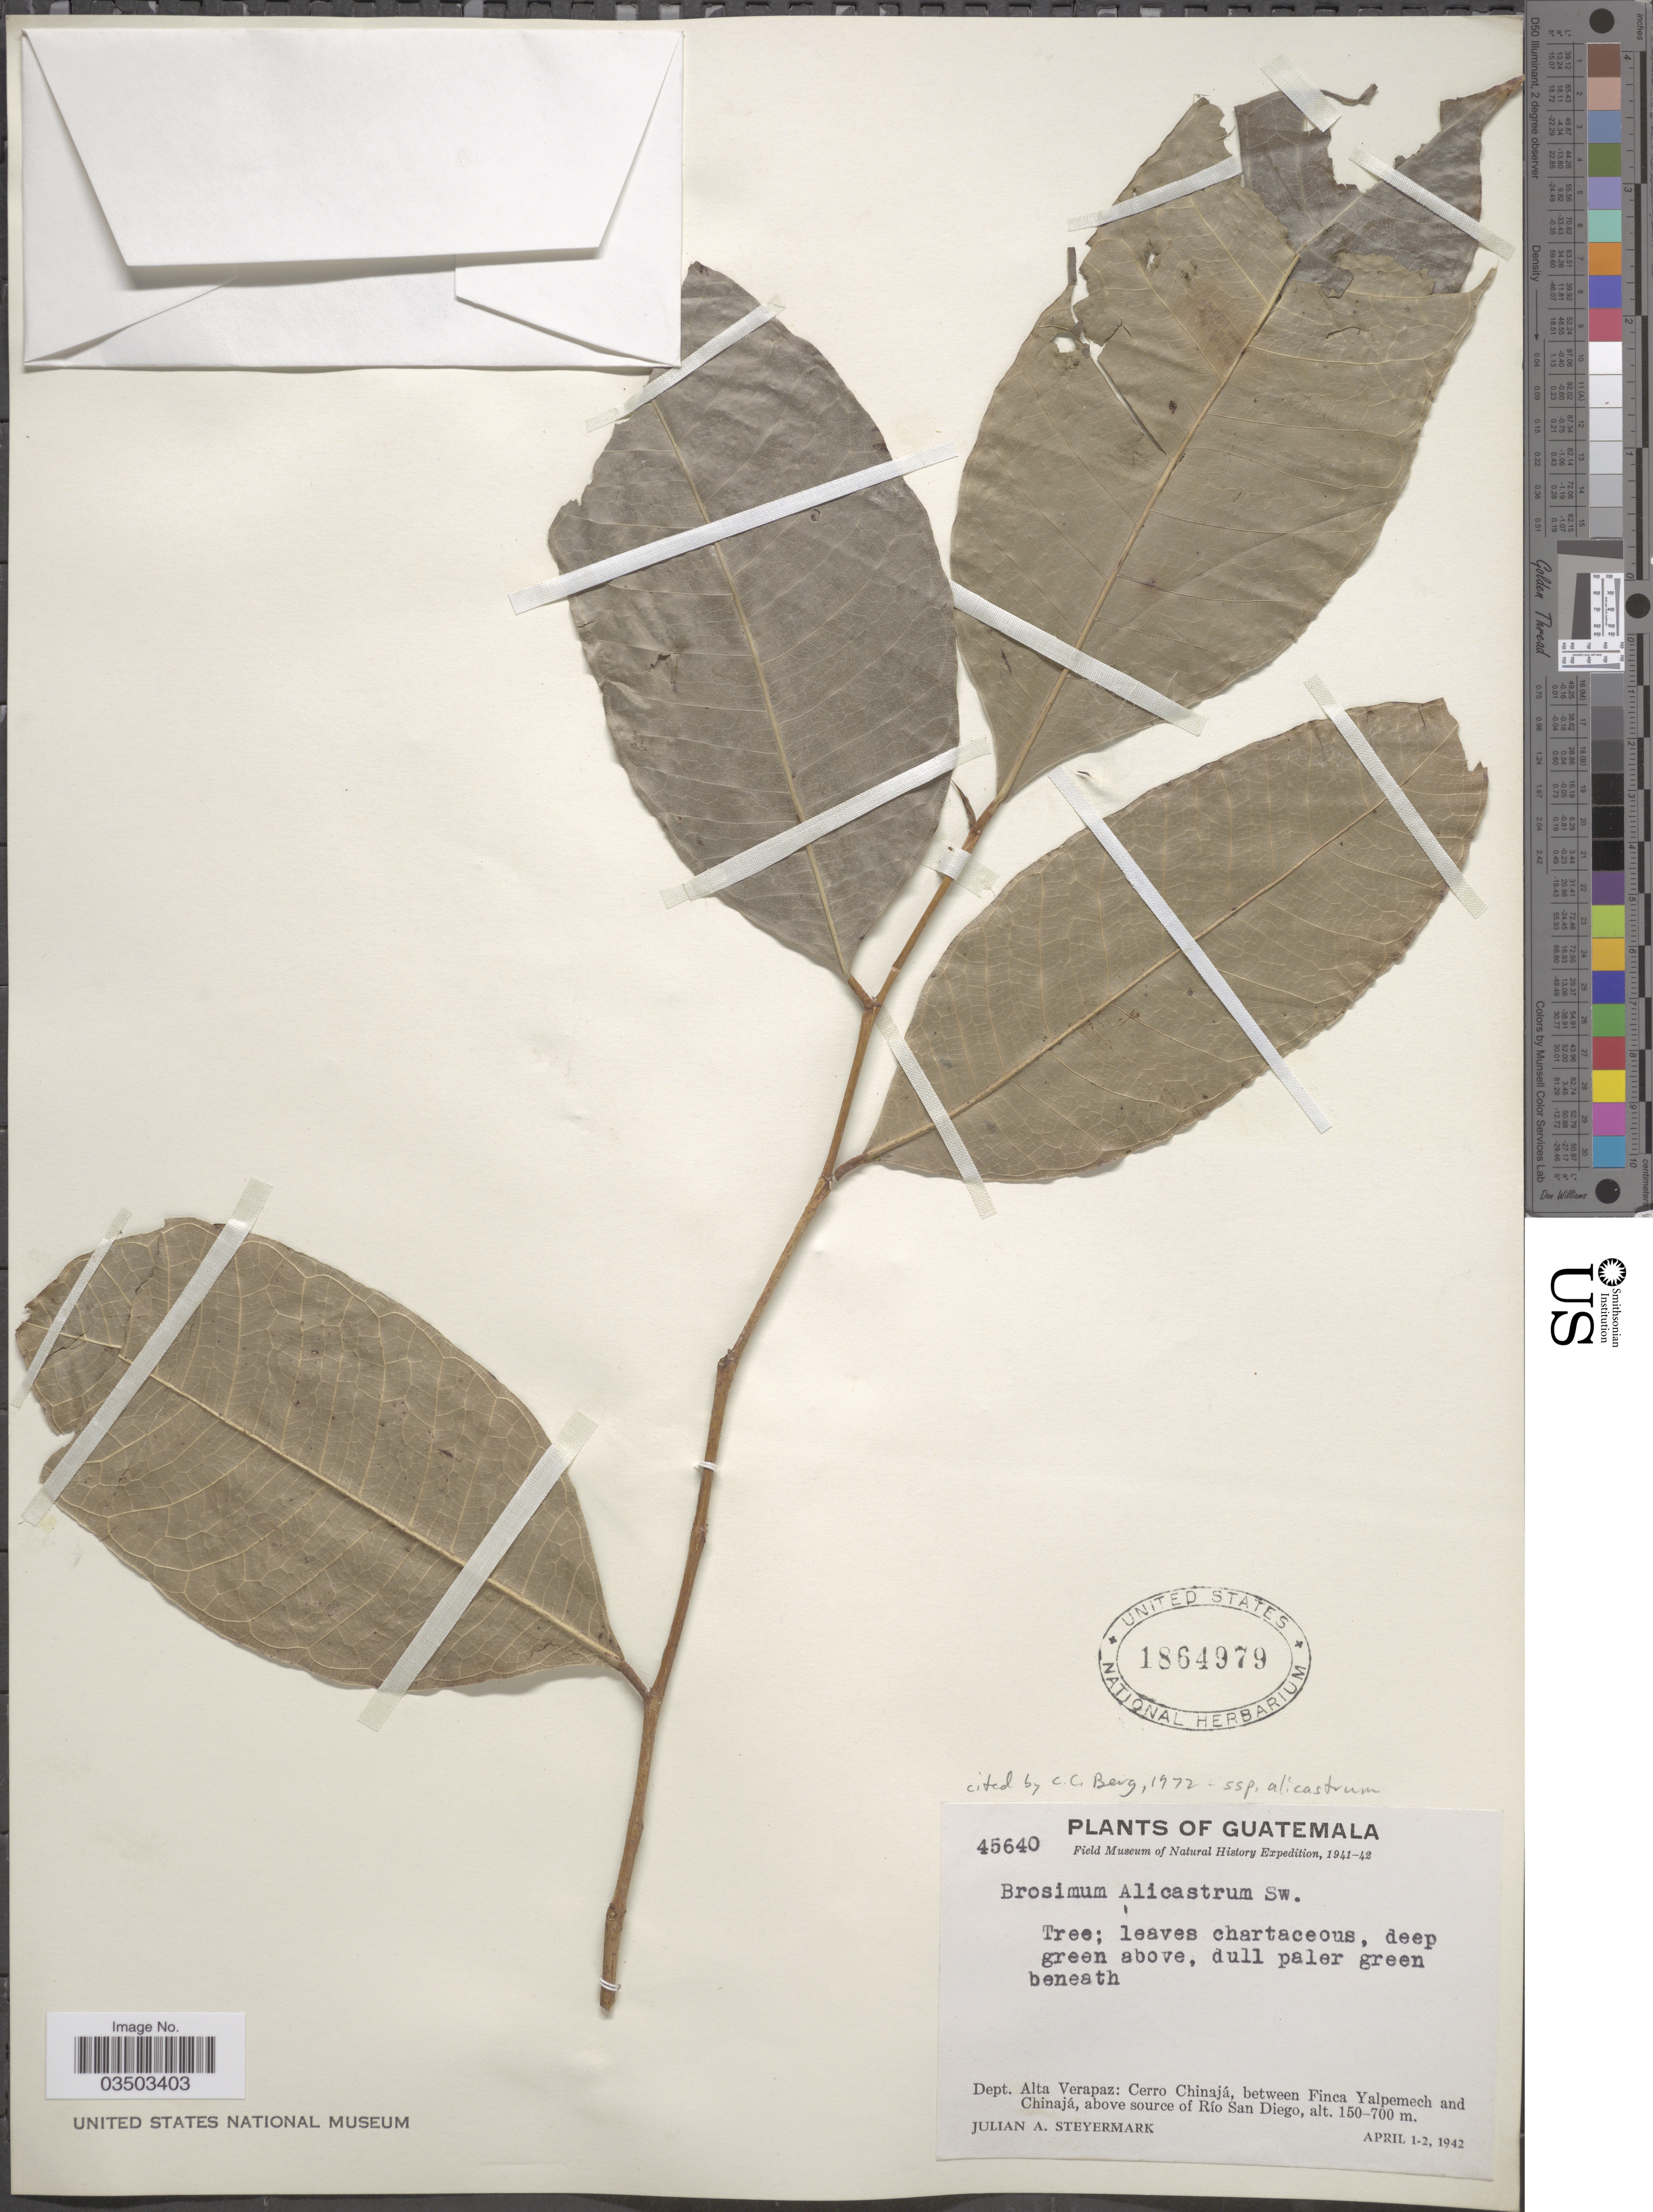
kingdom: Plantae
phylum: Tracheophyta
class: Magnoliopsida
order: Rosales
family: Moraceae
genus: Brosimum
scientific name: Brosimum alicastrum subsp. alicastrum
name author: Sw.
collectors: J. Steyermark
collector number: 45640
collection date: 1942-04-01/1942-04-02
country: Guatemala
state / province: Alta Verapaz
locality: Dept. Alta Verapaz: Cerro Chinajá, between Finca Yalpemech and Chinajá, above source of Río San Diego.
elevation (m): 150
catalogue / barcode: US 1864979